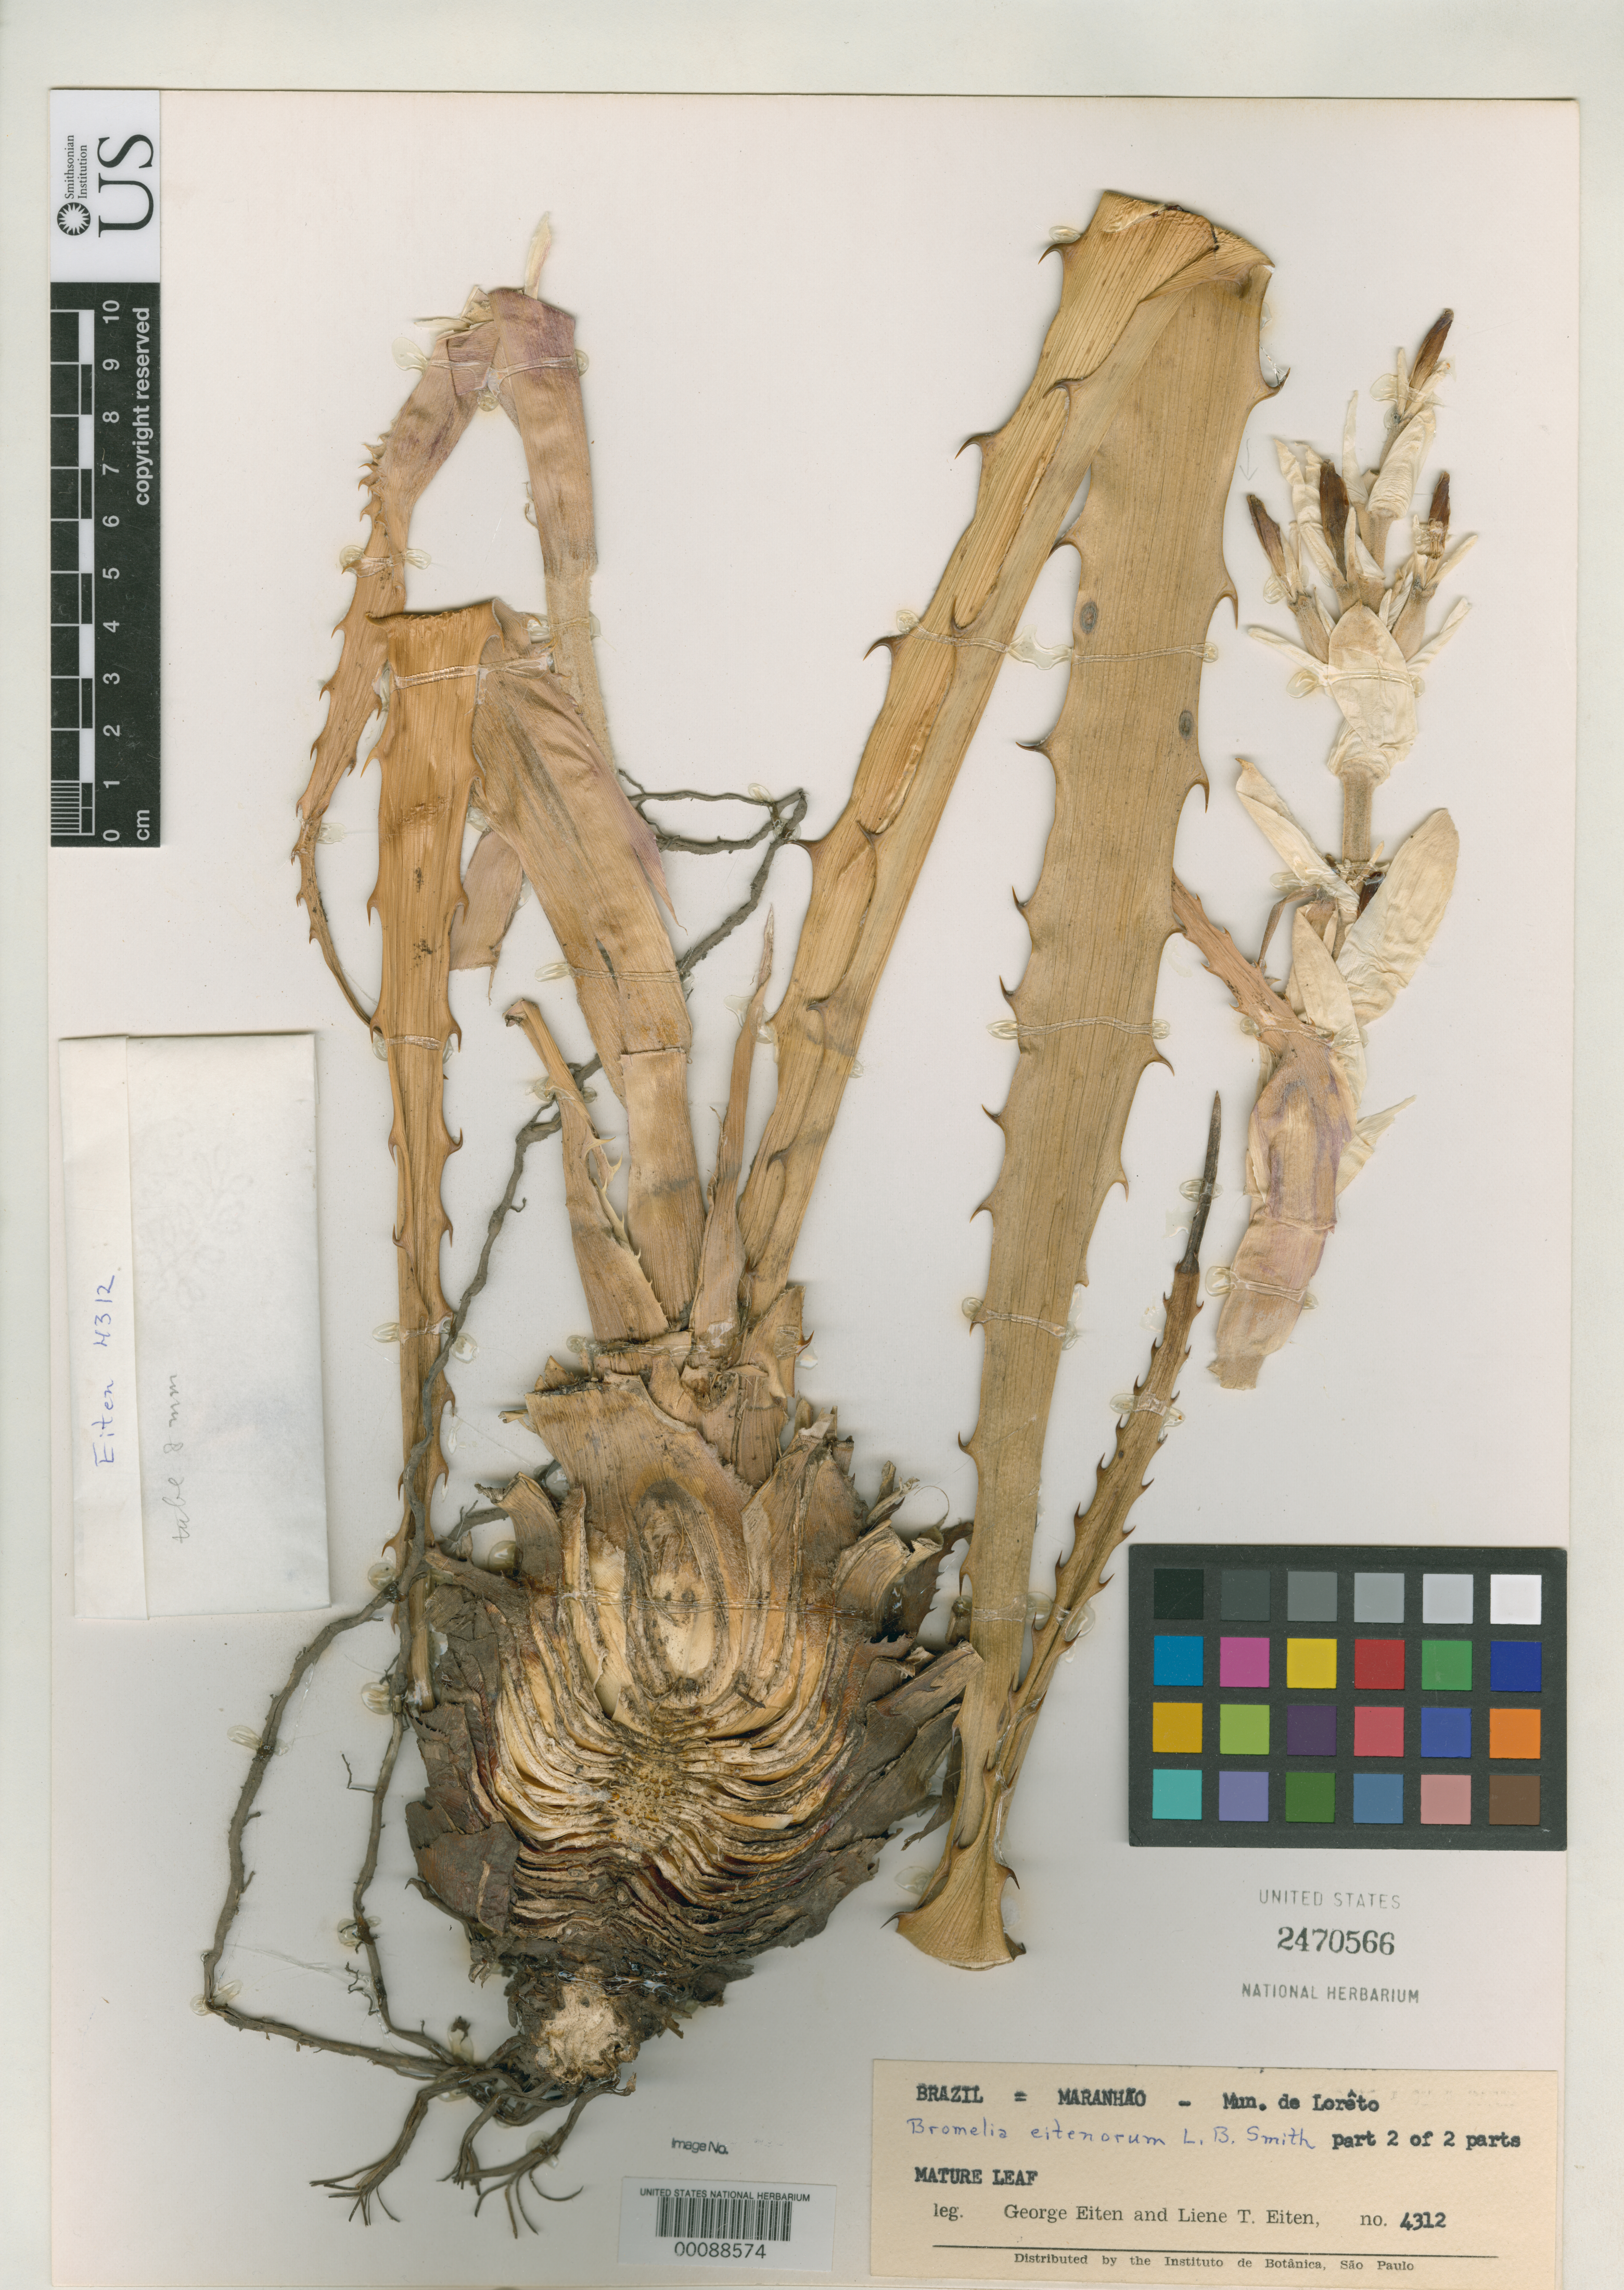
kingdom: Plantae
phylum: Tracheophyta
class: Liliopsida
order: Poales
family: Bromeliaceae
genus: Bromelia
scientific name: Bromelia eitenorum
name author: L.B. Sm.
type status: Holotype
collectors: G. Eiten & L. T. Eiten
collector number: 4312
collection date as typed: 15 Apr 1962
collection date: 1962-04-15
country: Brazil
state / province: Maranhão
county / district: Lorêto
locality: Ilha de Balsas, between Rio Balsas and Parnaiba.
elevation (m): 300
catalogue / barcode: US 2470566